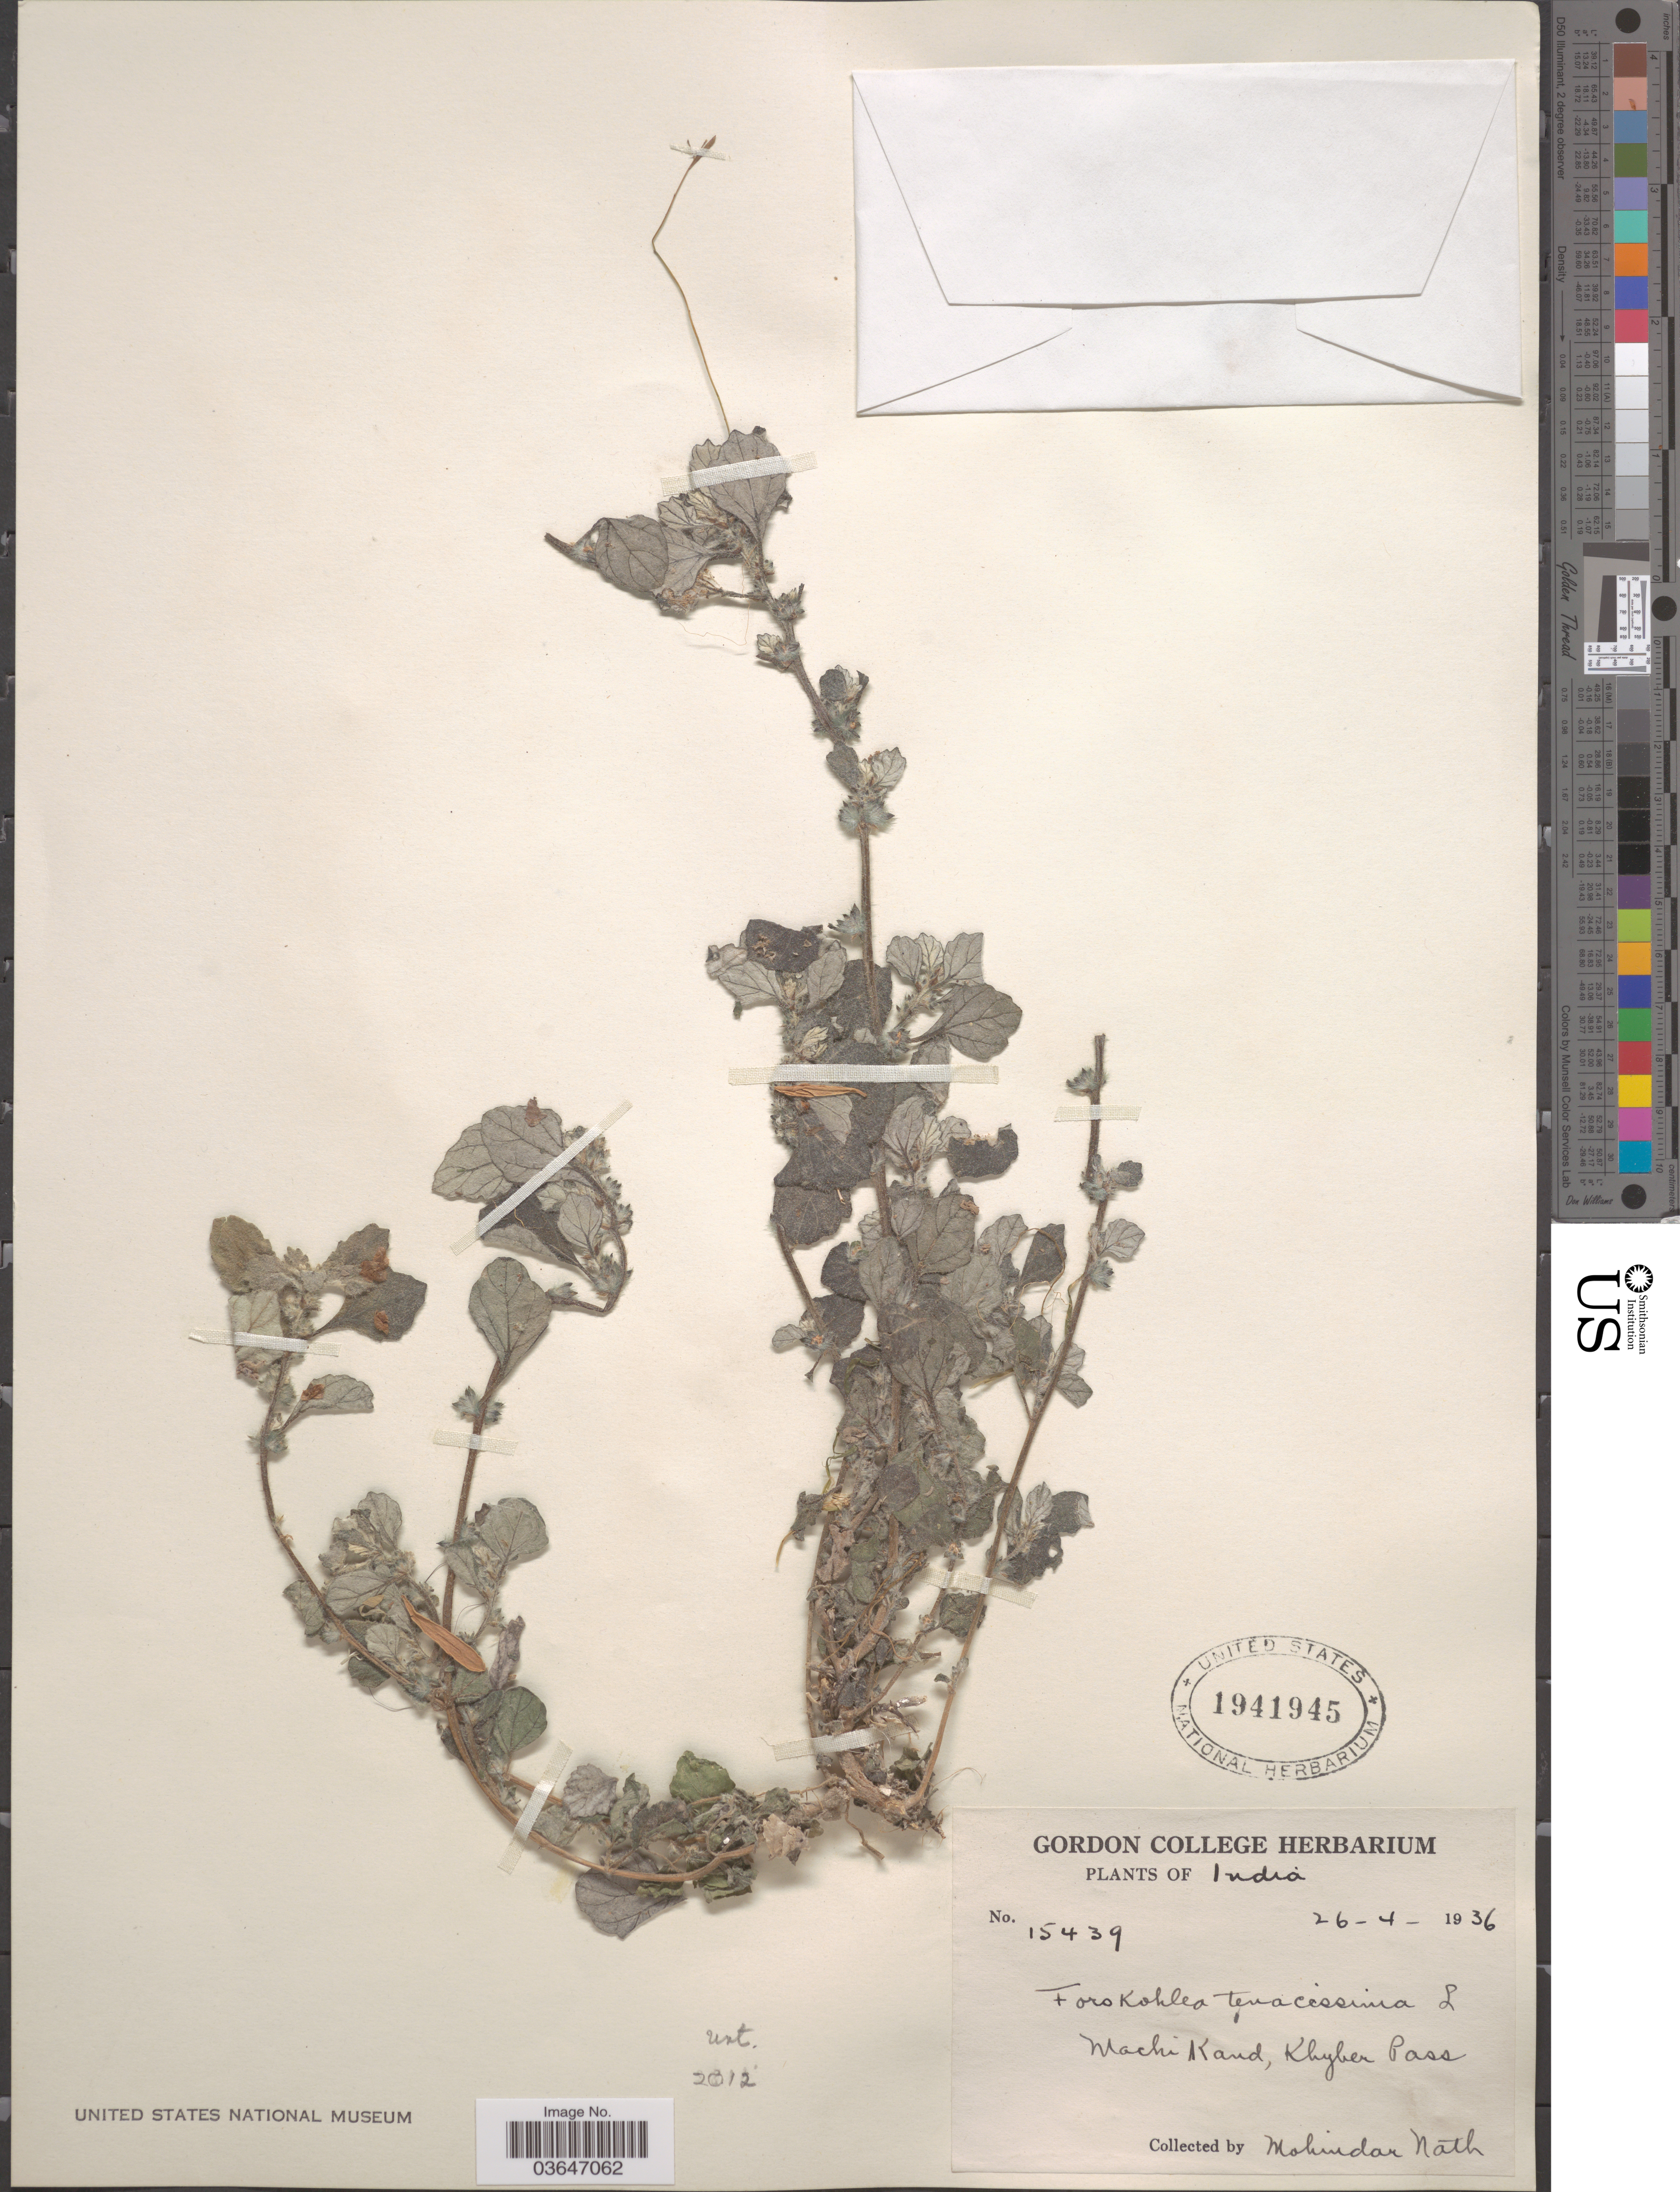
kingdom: Plantae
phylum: Tracheophyta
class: Magnoliopsida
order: Rosales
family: Urticaceae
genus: Forsskaolea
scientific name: Forsskaolea griersonii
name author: A.G. Mill. & J.A. Nyberg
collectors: M. Nath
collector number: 15439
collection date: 1936-04-26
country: Pakistan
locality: Machi Kand, Khyber Pass.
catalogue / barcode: US 1941945